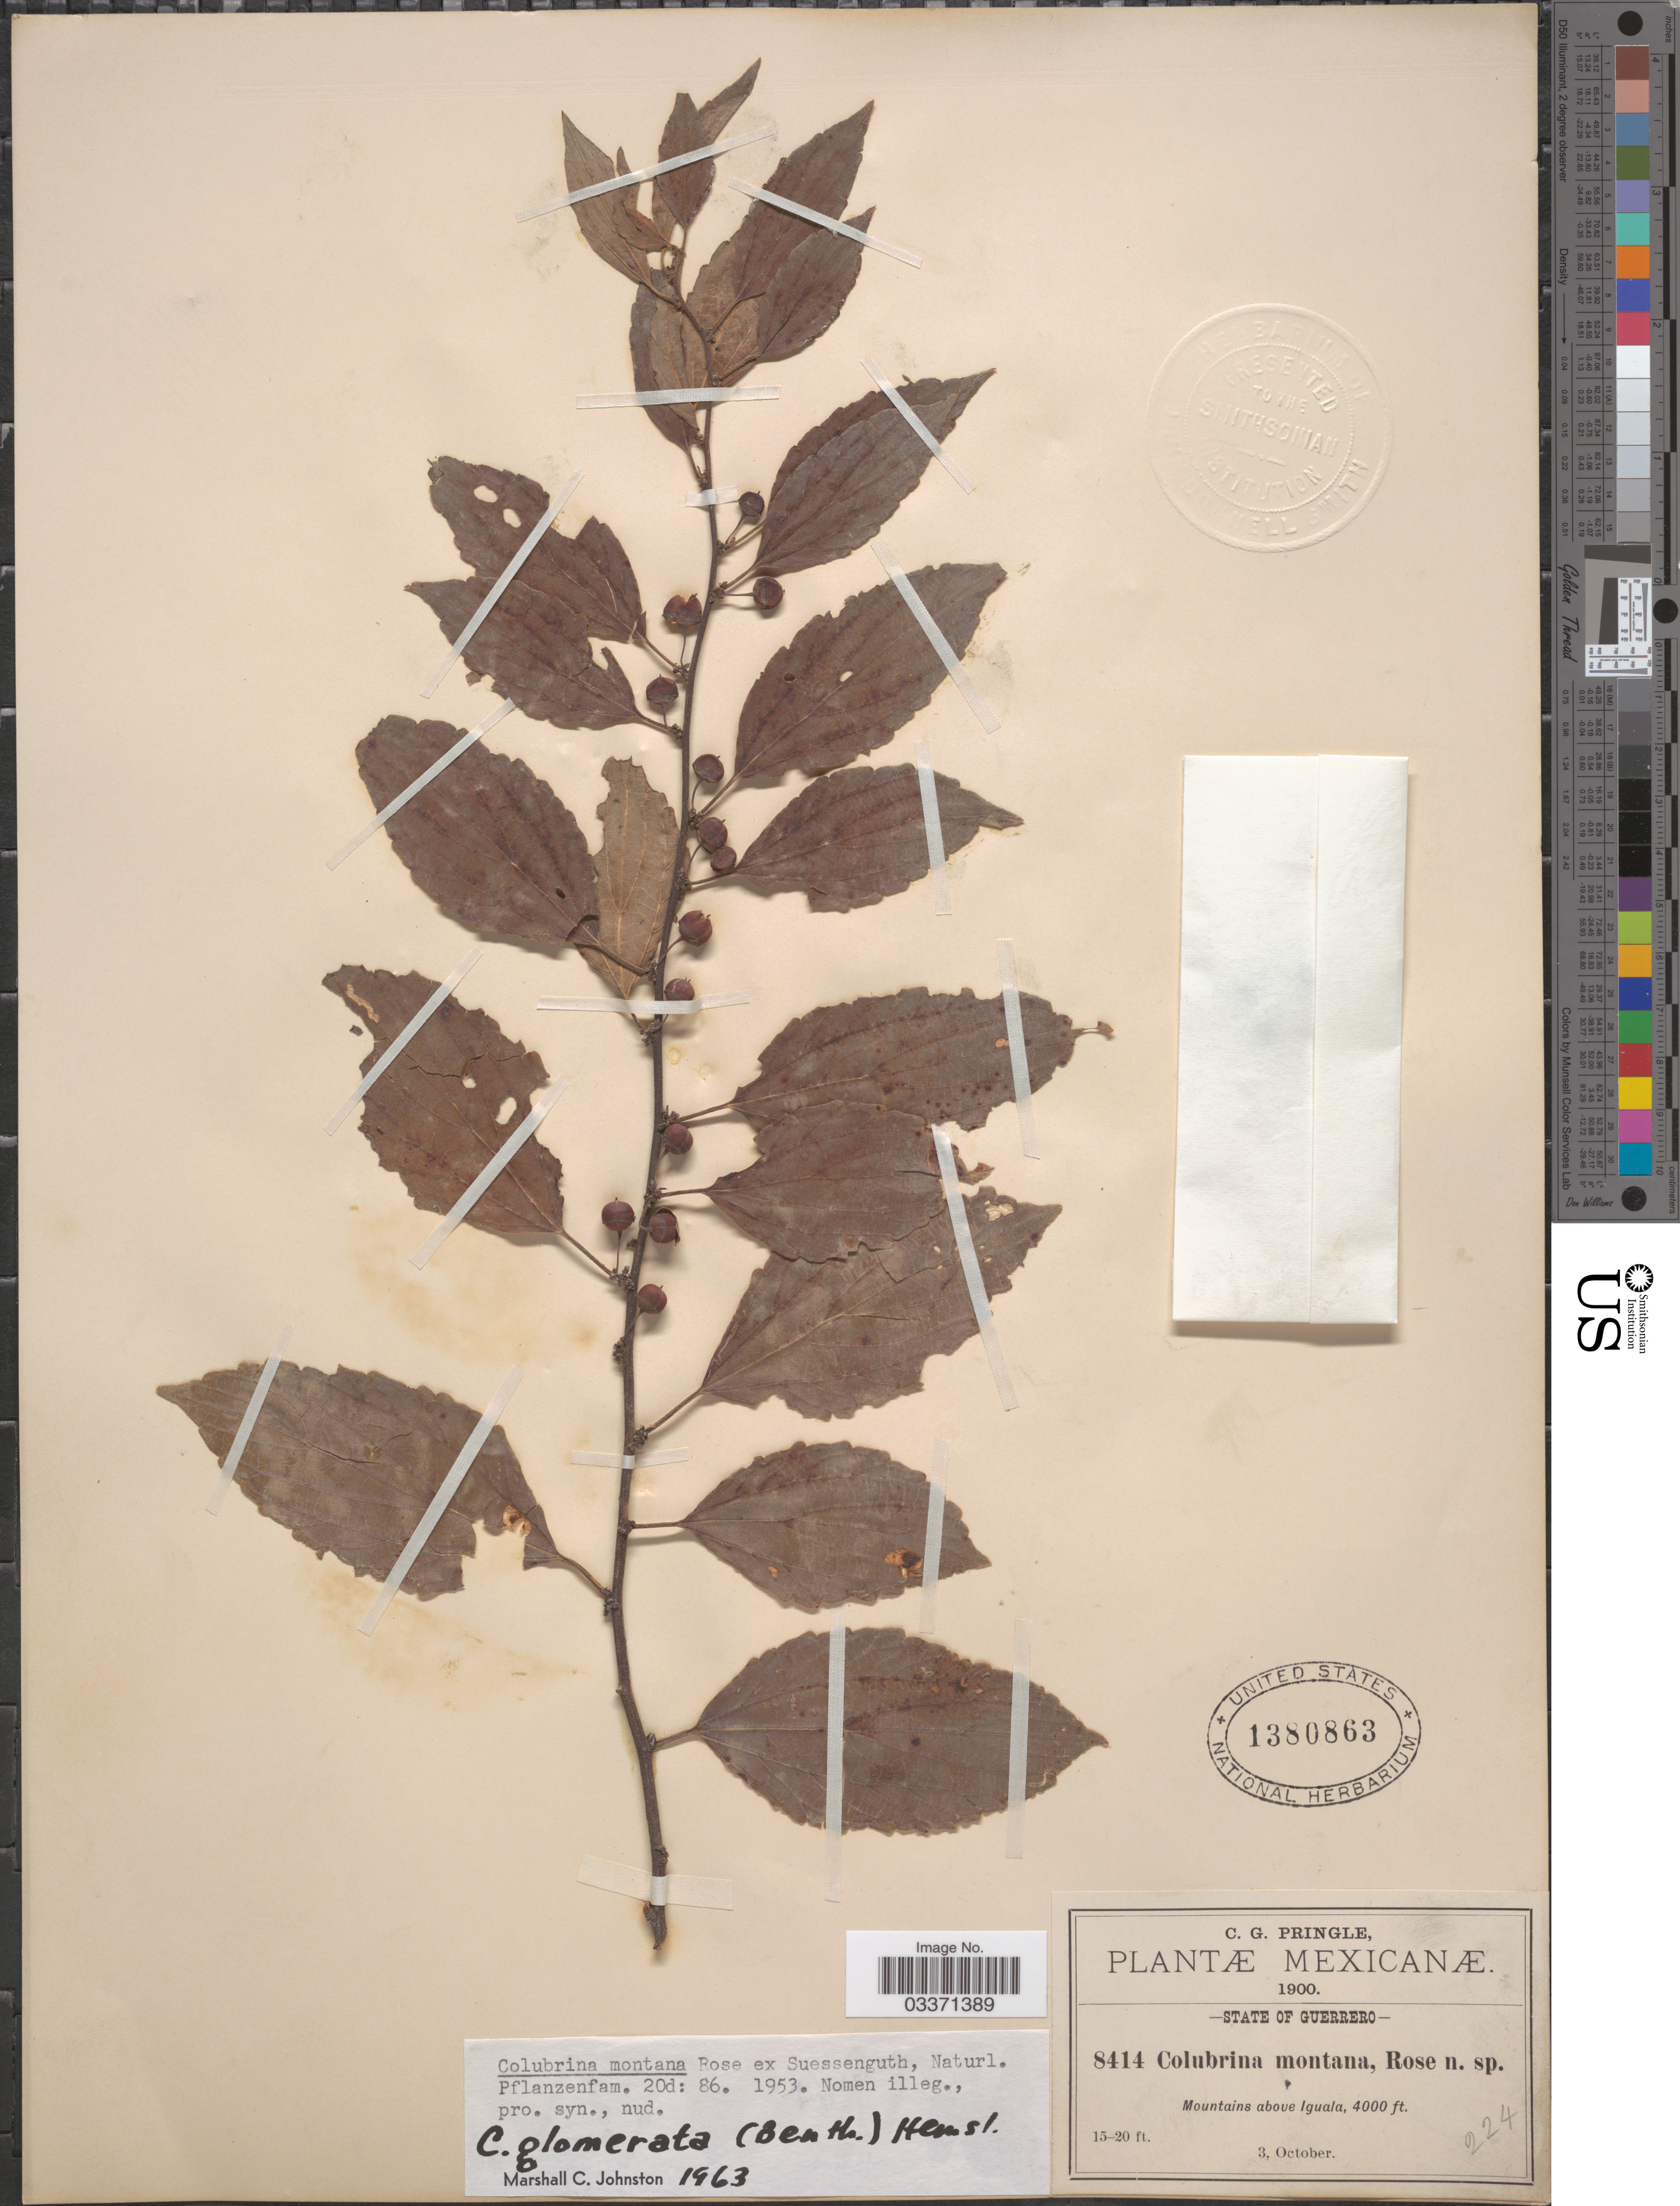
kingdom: Plantae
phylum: Tracheophyta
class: Magnoliopsida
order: Rosales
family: Rhamnaceae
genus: Colubrina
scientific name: Colubrina triflora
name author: Brongn. ex Sweet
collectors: C. G. Pringle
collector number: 8414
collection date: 1900-10-03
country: Mexico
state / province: Guerrero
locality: Mountains above Iguala.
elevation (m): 1219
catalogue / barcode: US 1380863